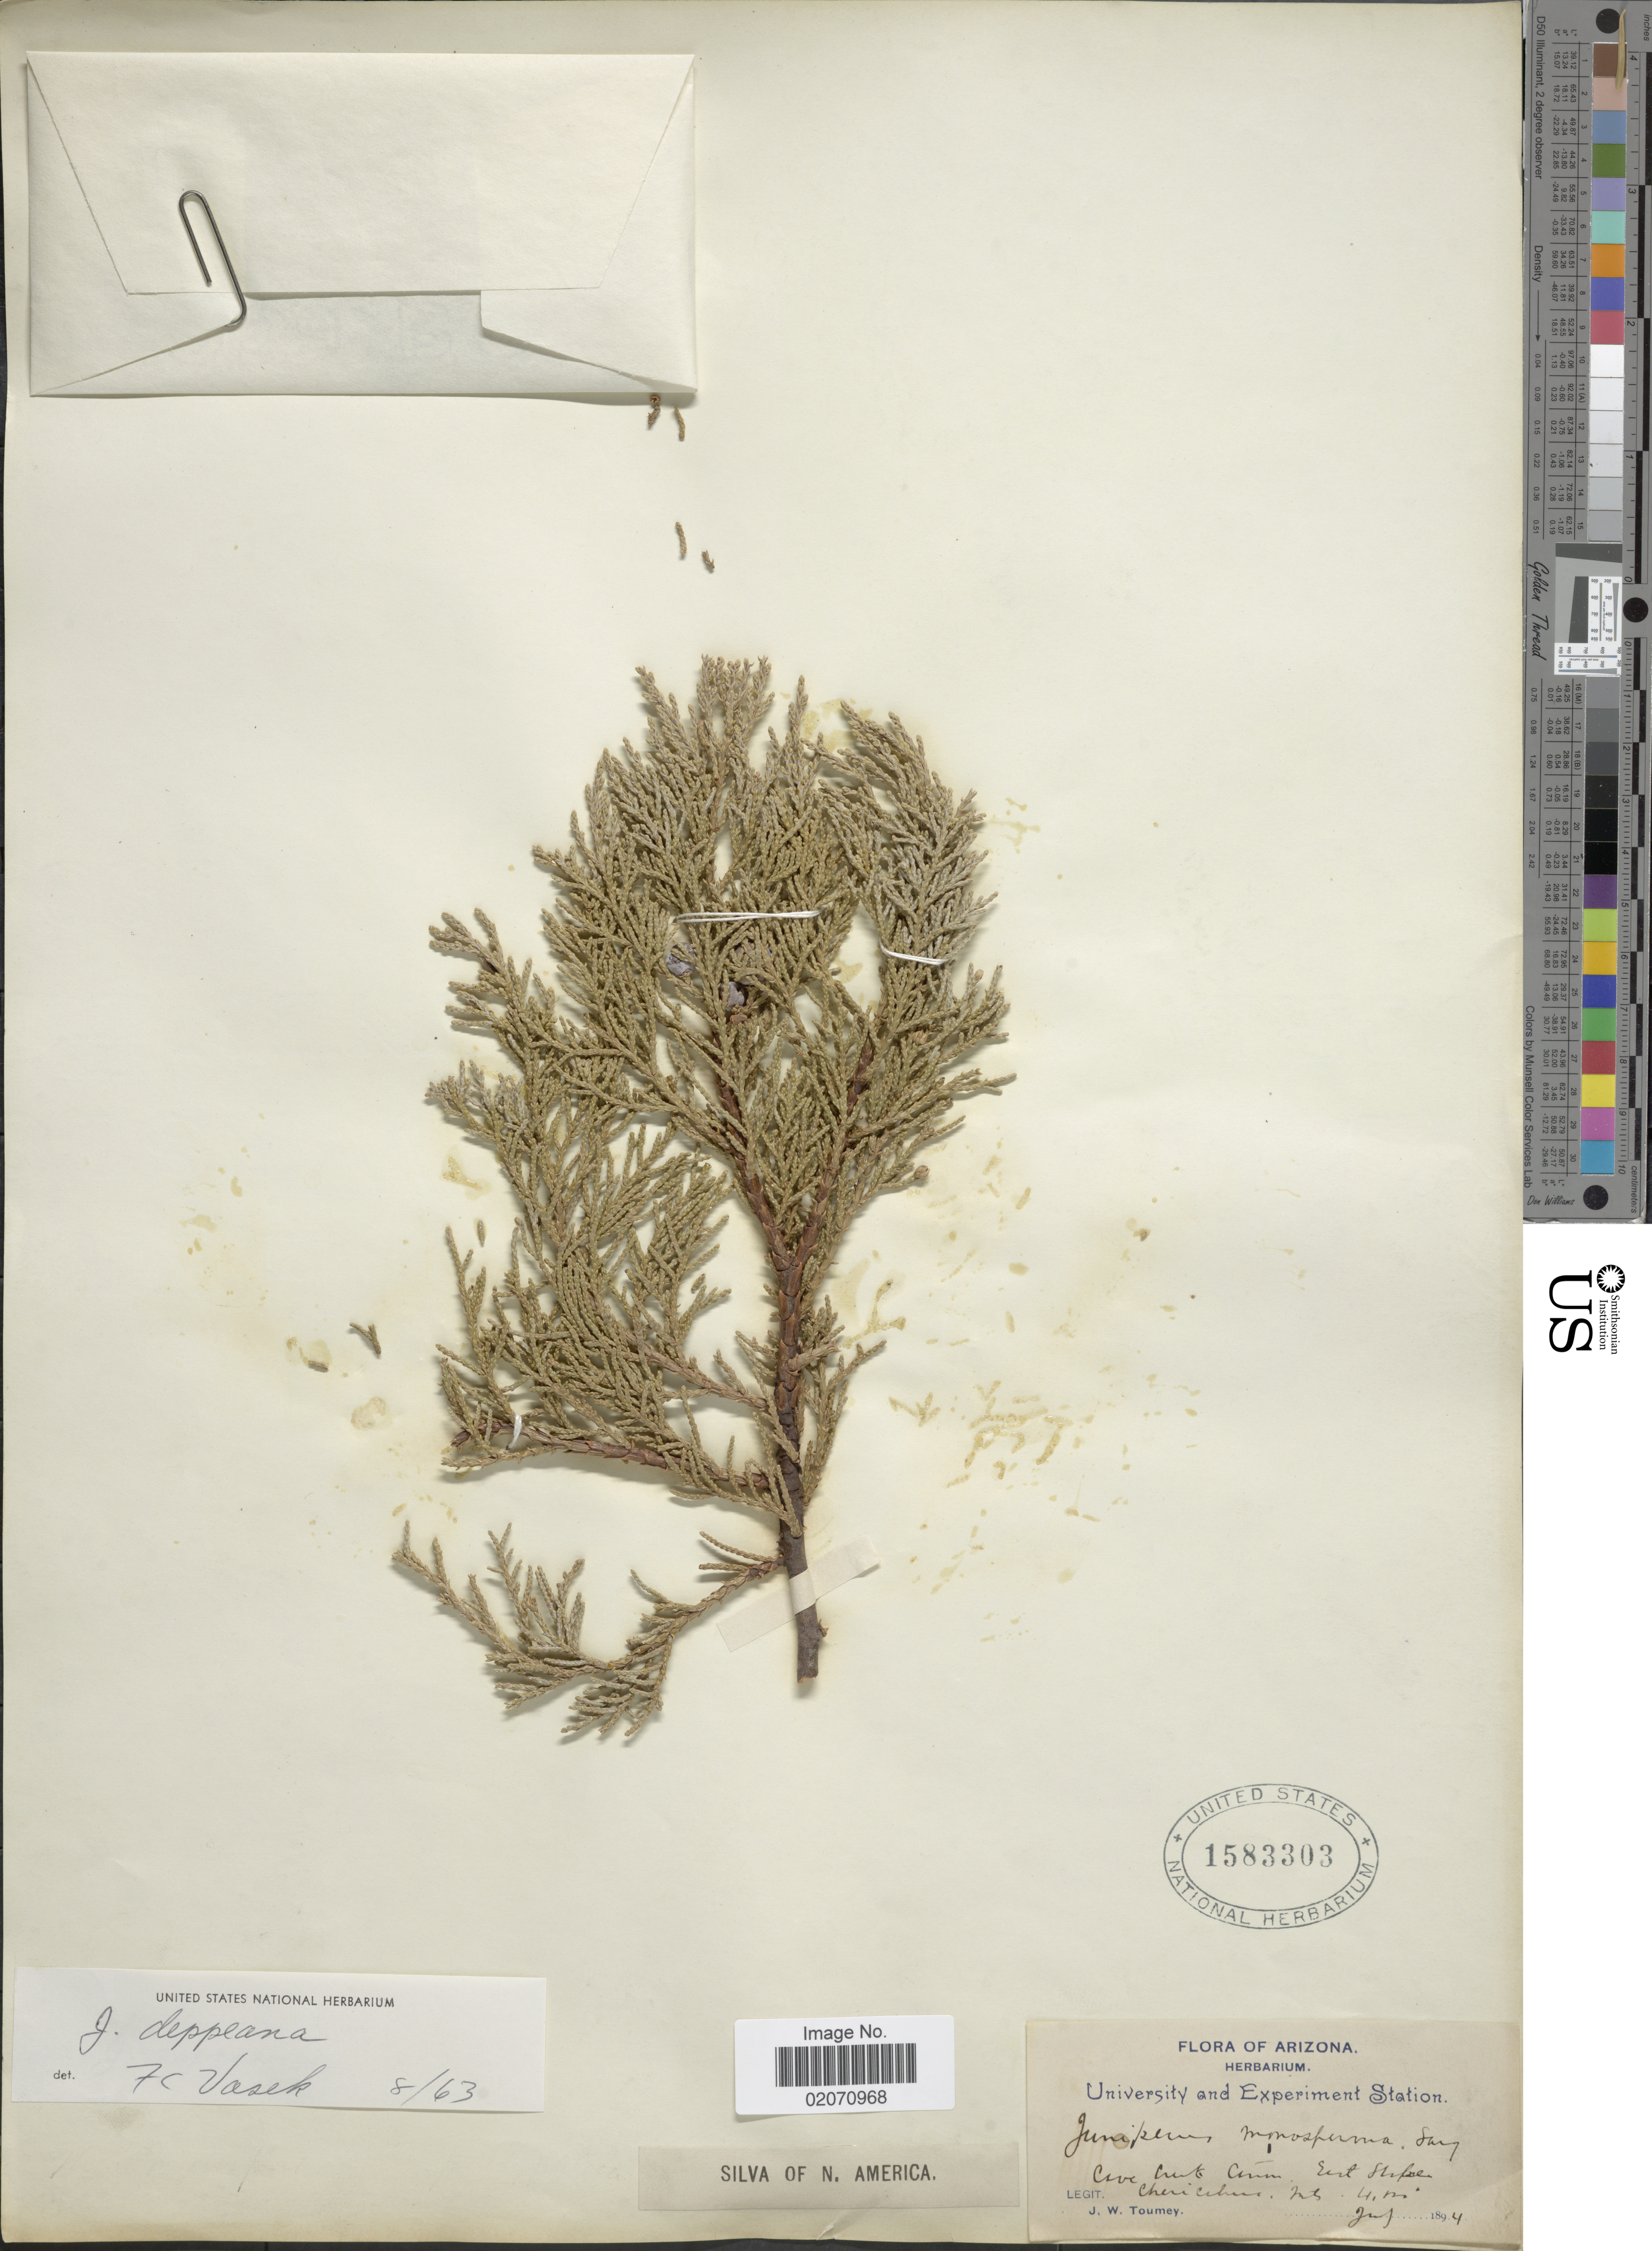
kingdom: Plantae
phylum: Tracheophyta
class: Pinopsida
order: Pinales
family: Cupressaceae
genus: Juniperus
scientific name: Juniperus deppeana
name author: Steud.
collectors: J. W. Toumey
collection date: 1894-07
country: United States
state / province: Arizona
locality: Cove Creek Canon, East slope, Chiricahua Mts. 4 mi.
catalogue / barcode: US 1583303